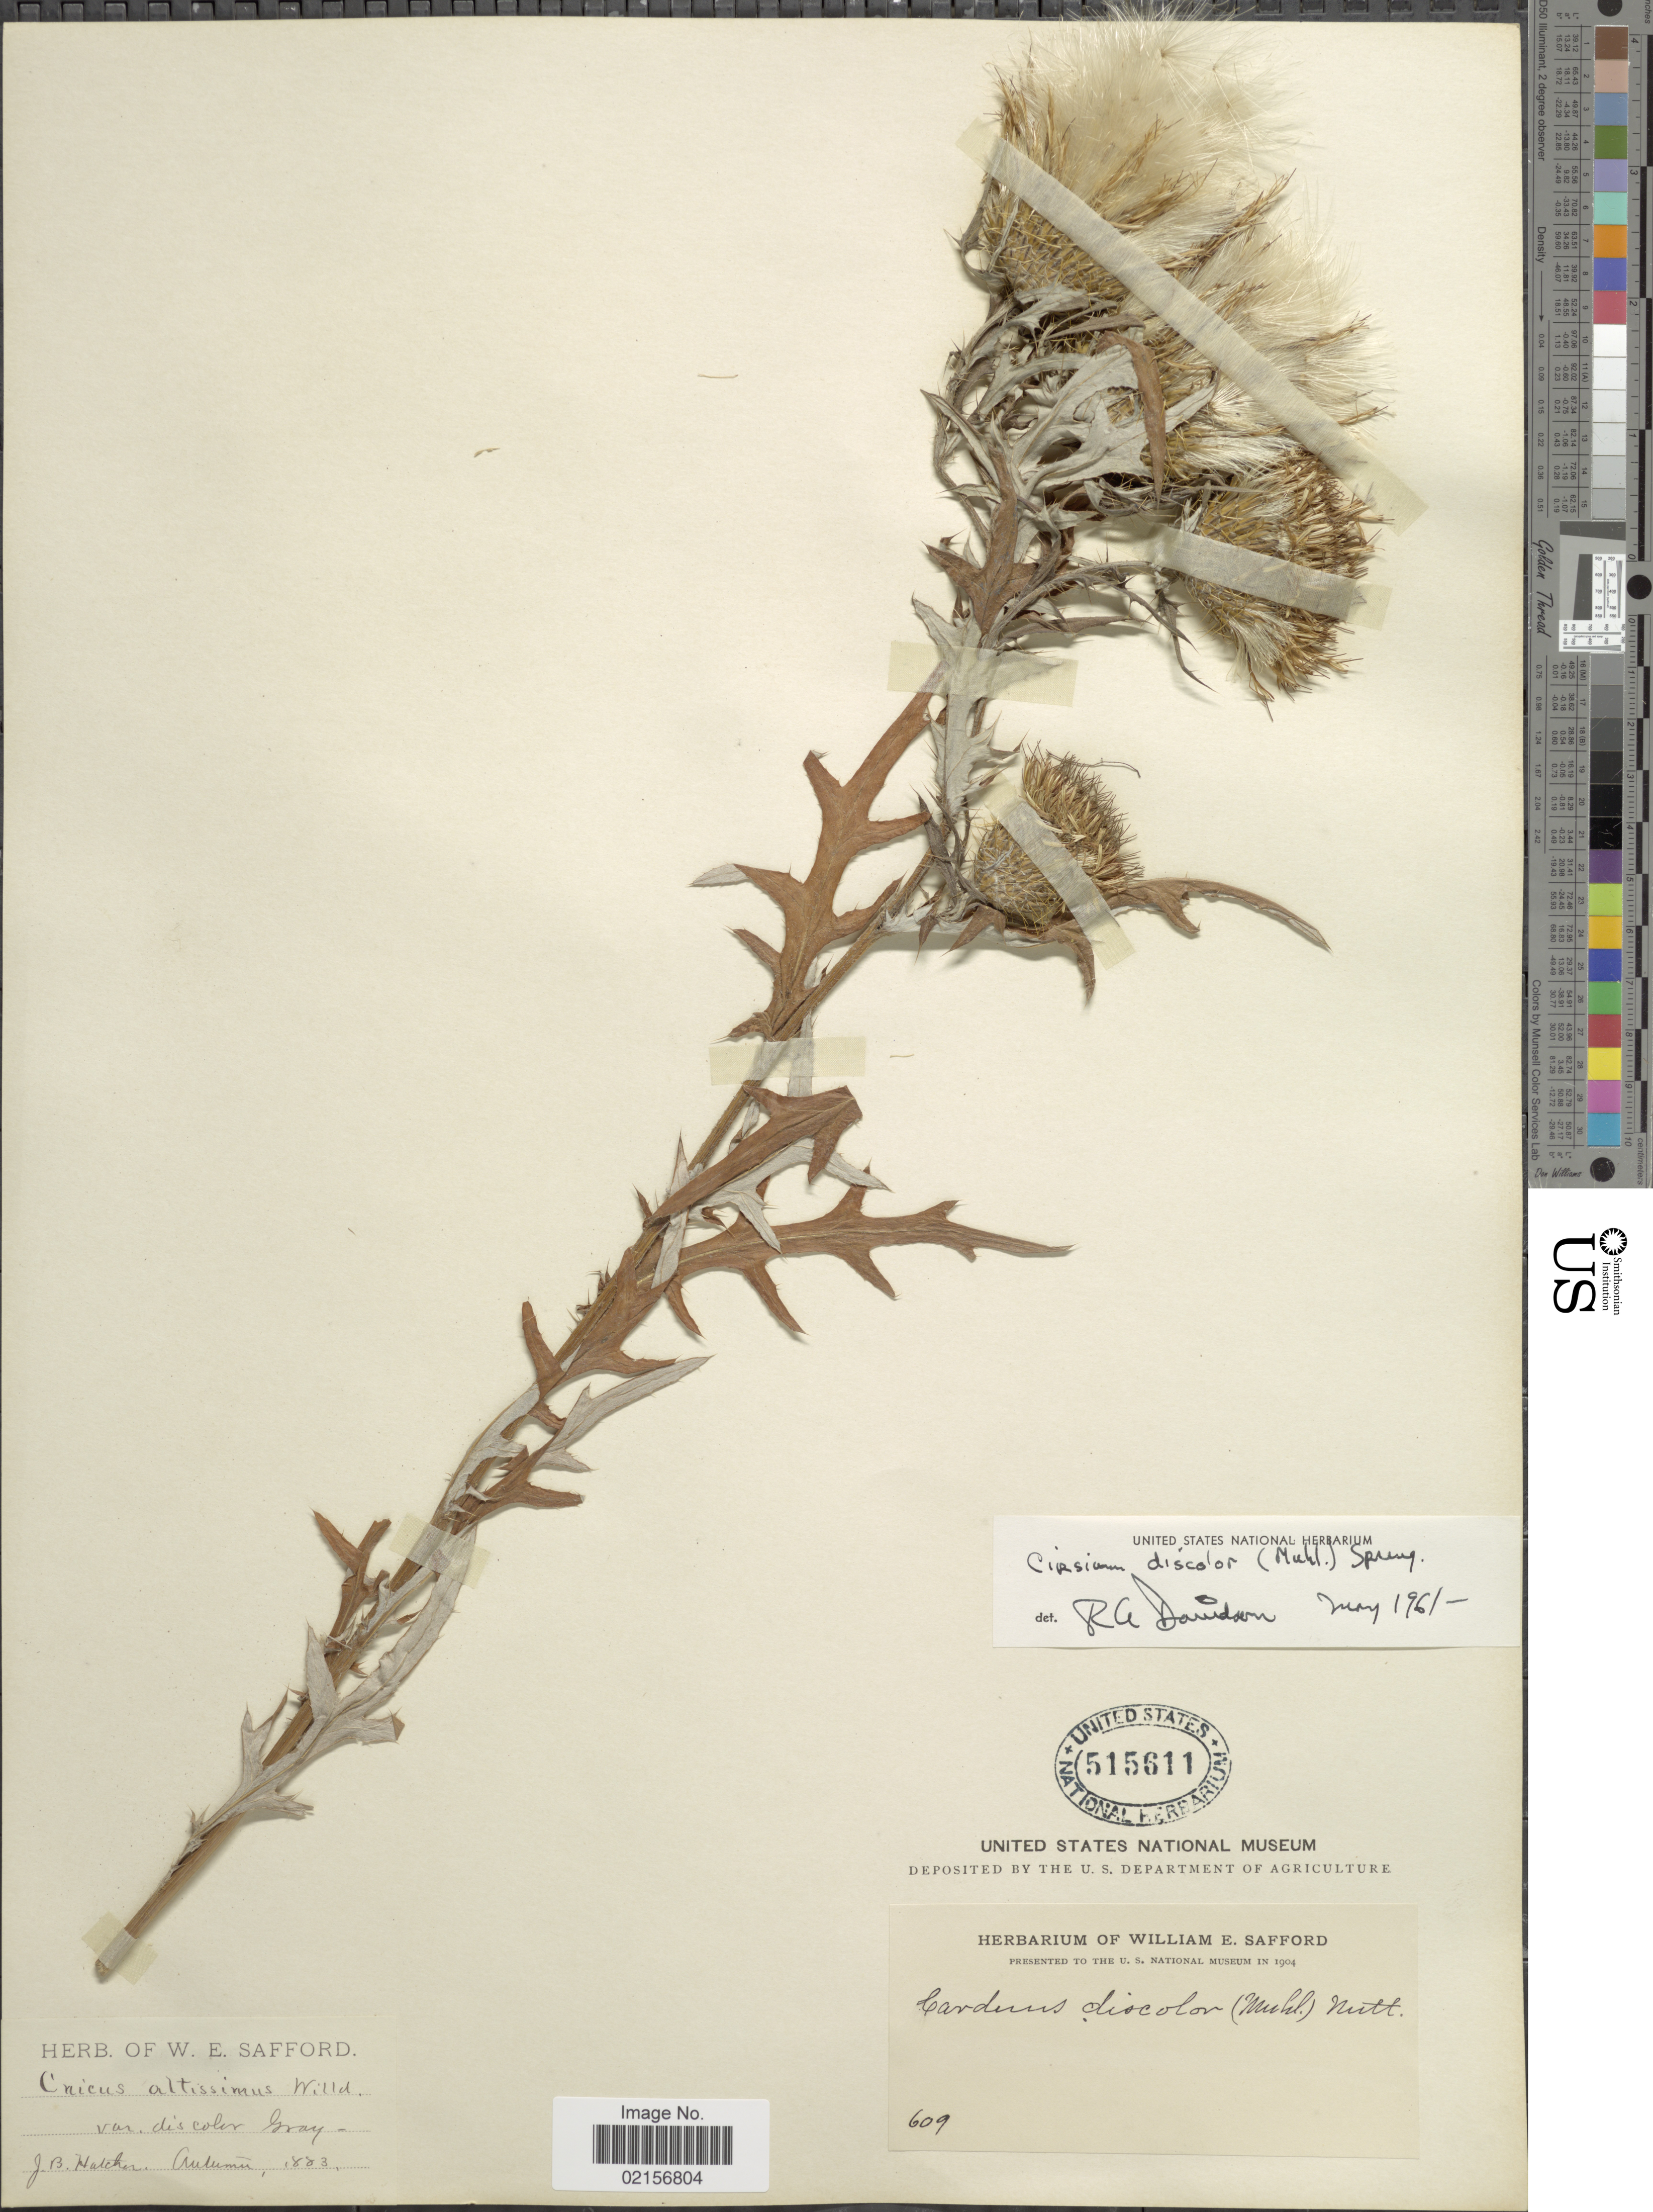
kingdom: Plantae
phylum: Tracheophyta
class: Magnoliopsida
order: Asterales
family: Asteraceae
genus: Cirsium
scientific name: Cirsium discolor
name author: (Muhl. ex Willd.) Spreng.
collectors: J. Hatcher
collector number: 609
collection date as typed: Autumn 1883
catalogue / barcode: US 515611